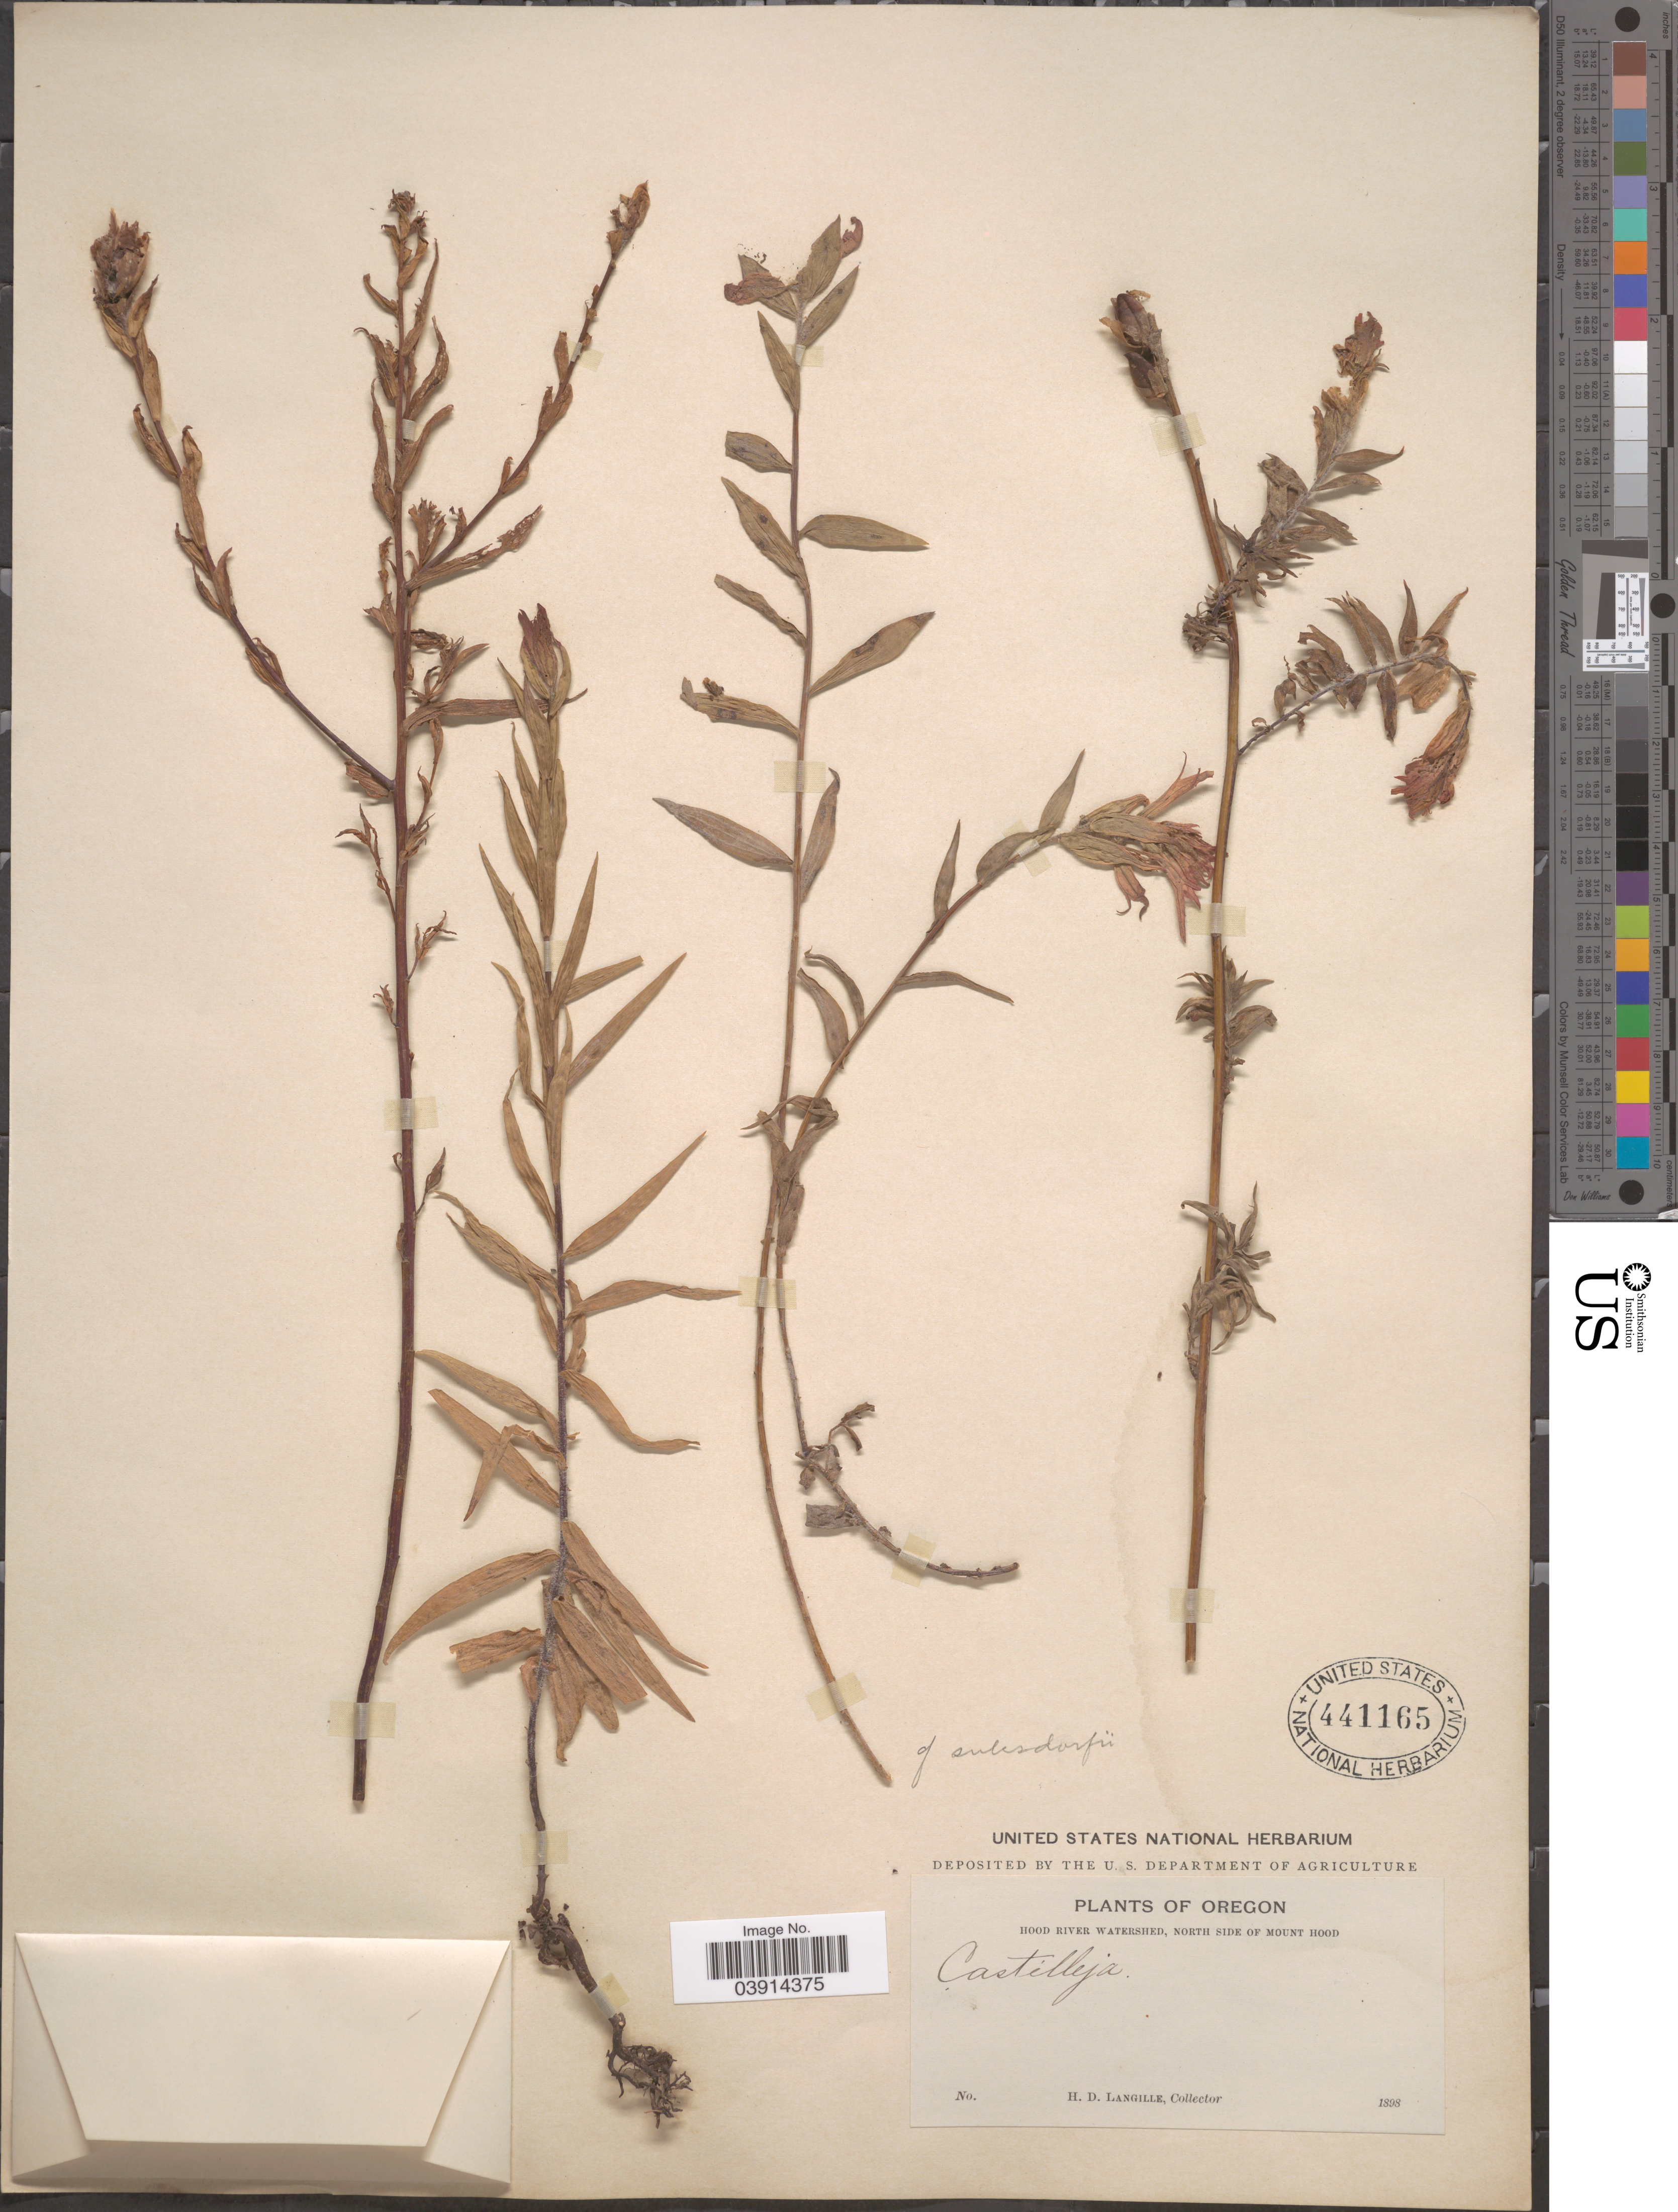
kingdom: Plantae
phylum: Tracheophyta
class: Magnoliopsida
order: Lamiales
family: Orobanchaceae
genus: Castilleja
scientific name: Castilleja suksdorfii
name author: A. Gray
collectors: H. Langille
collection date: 1898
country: United States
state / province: Oregon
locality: Hood River watershed, north side of Mount Hood.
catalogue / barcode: US 441165